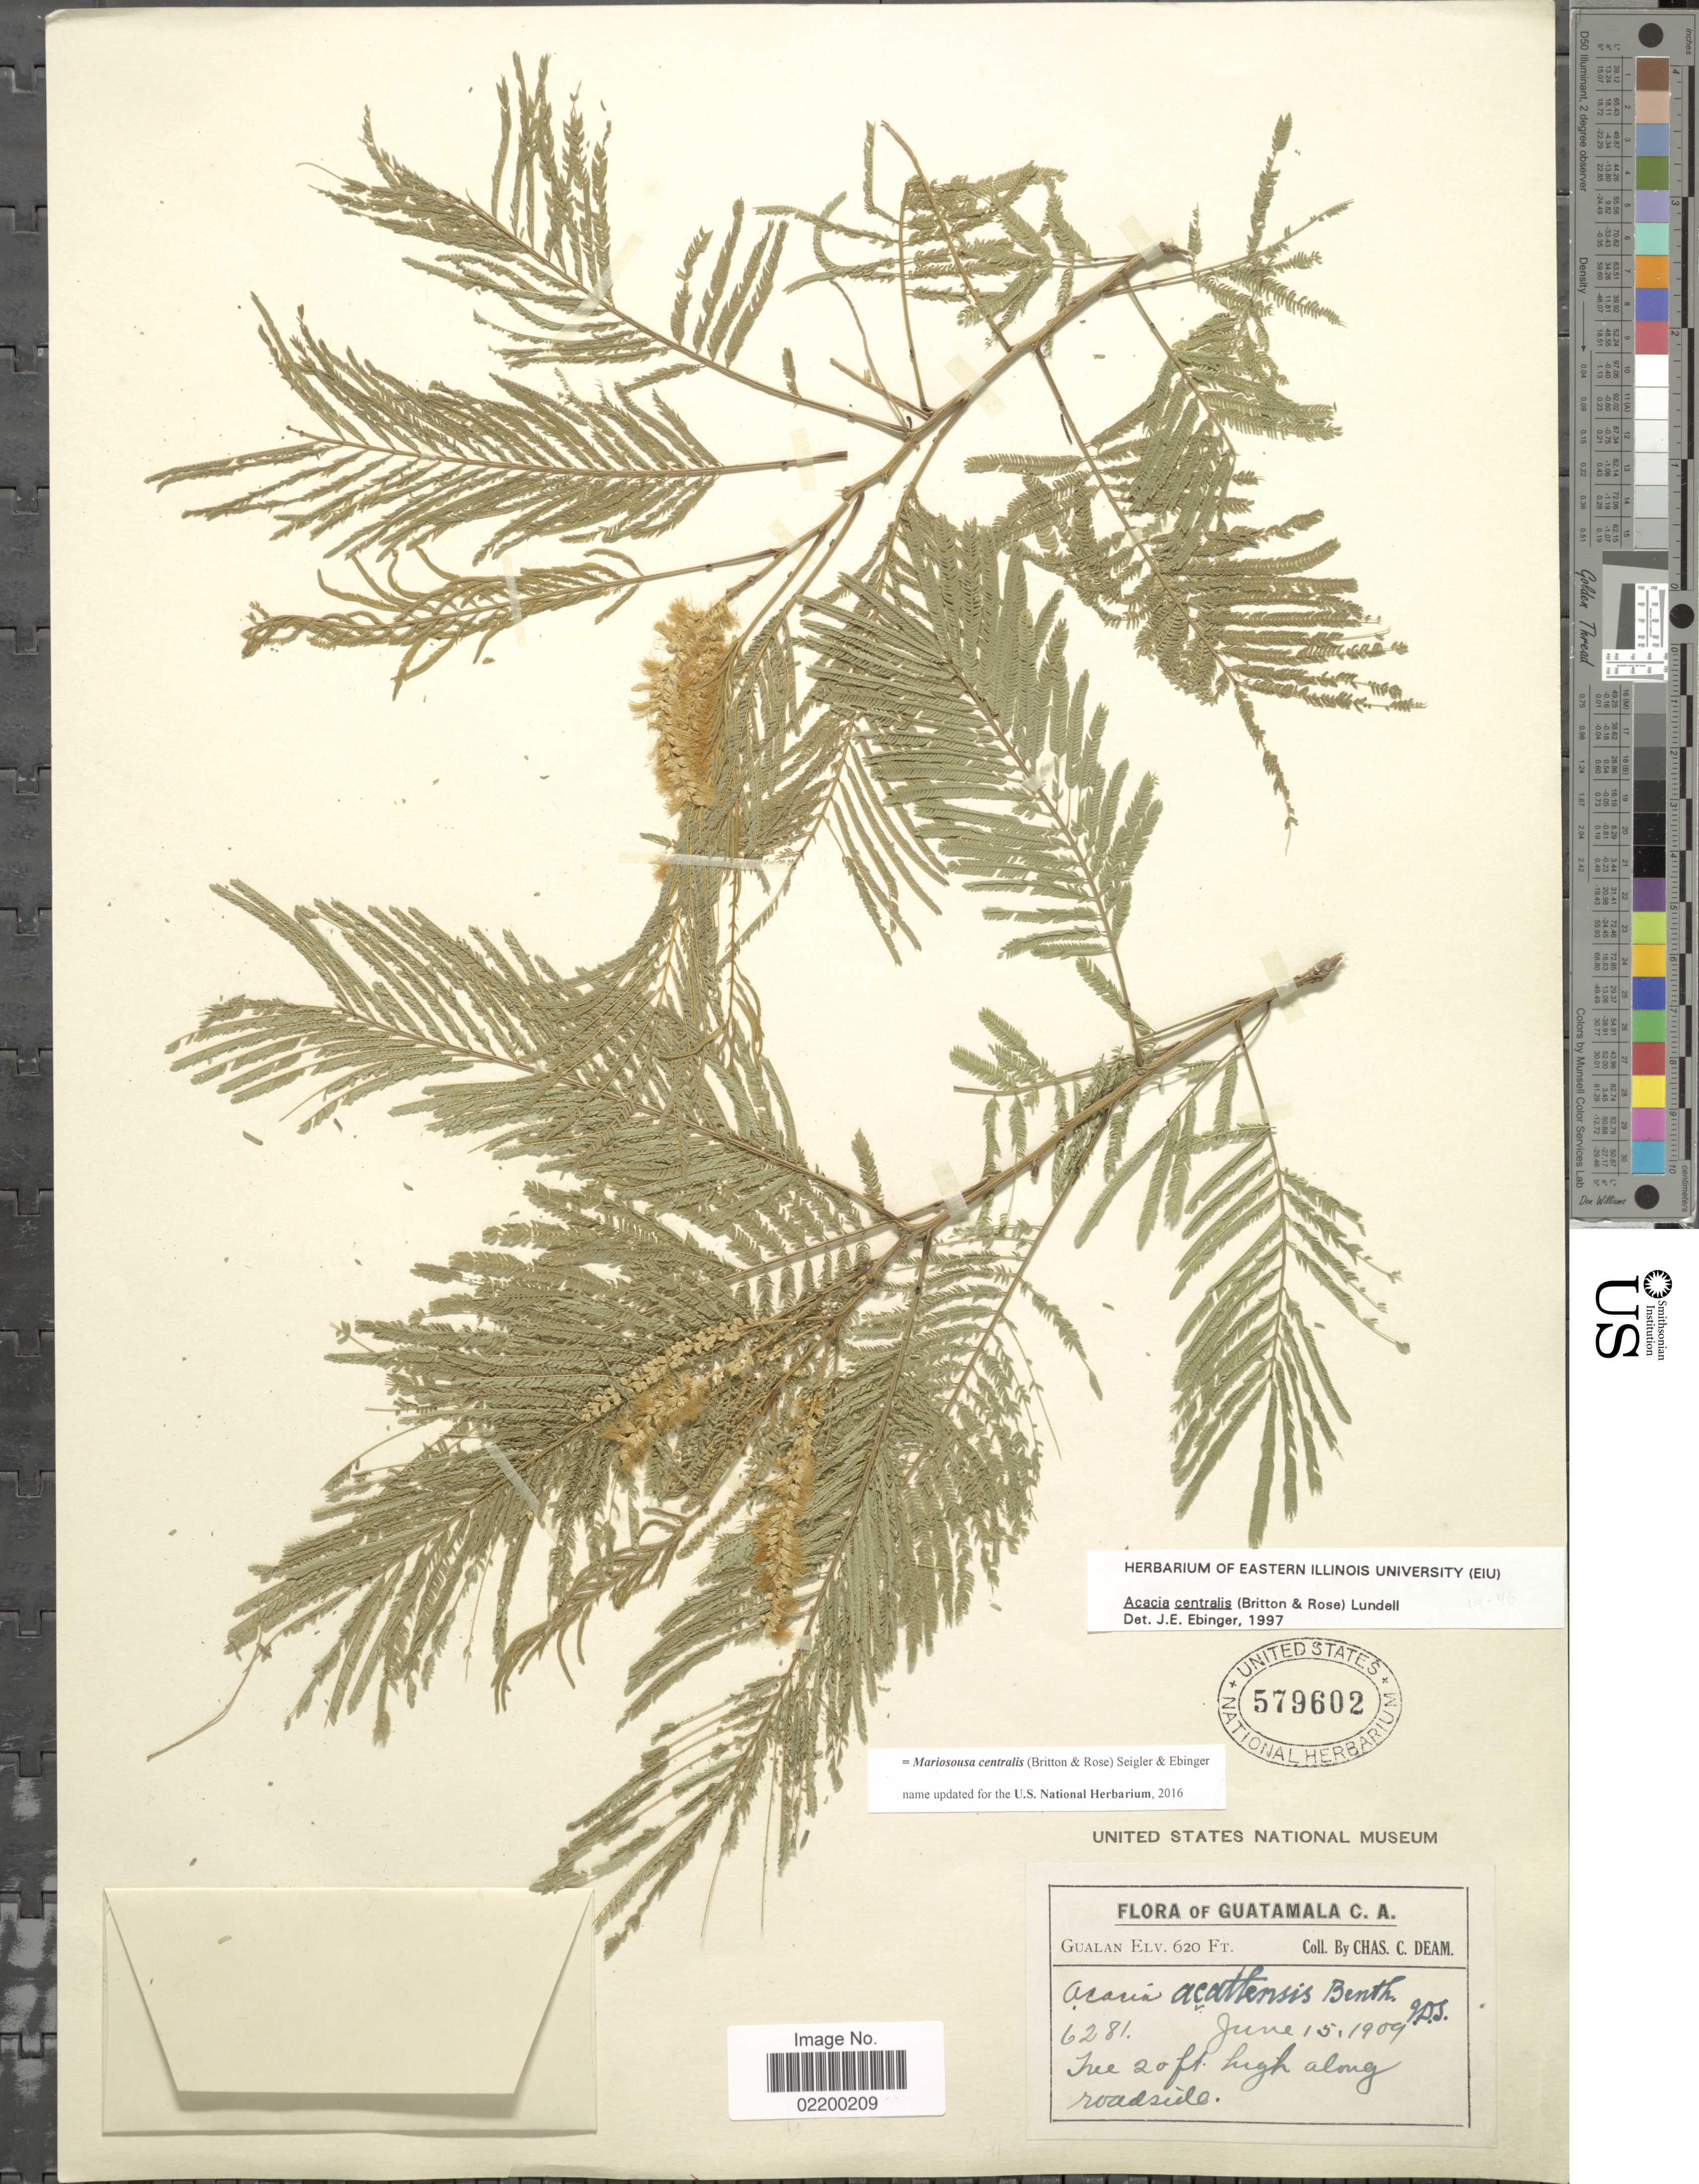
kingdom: Plantae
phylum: Tracheophyta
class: Magnoliopsida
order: Fabales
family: Fabaceae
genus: Mariosousa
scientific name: Mariosousa centralis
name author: (Britton & Rose) Seigler & Ebinger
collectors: C. C. Deam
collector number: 6281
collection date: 1909-06-15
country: Guatemala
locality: Guatemala, C.A. Roadside. Gualan.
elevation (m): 189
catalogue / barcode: US 579602